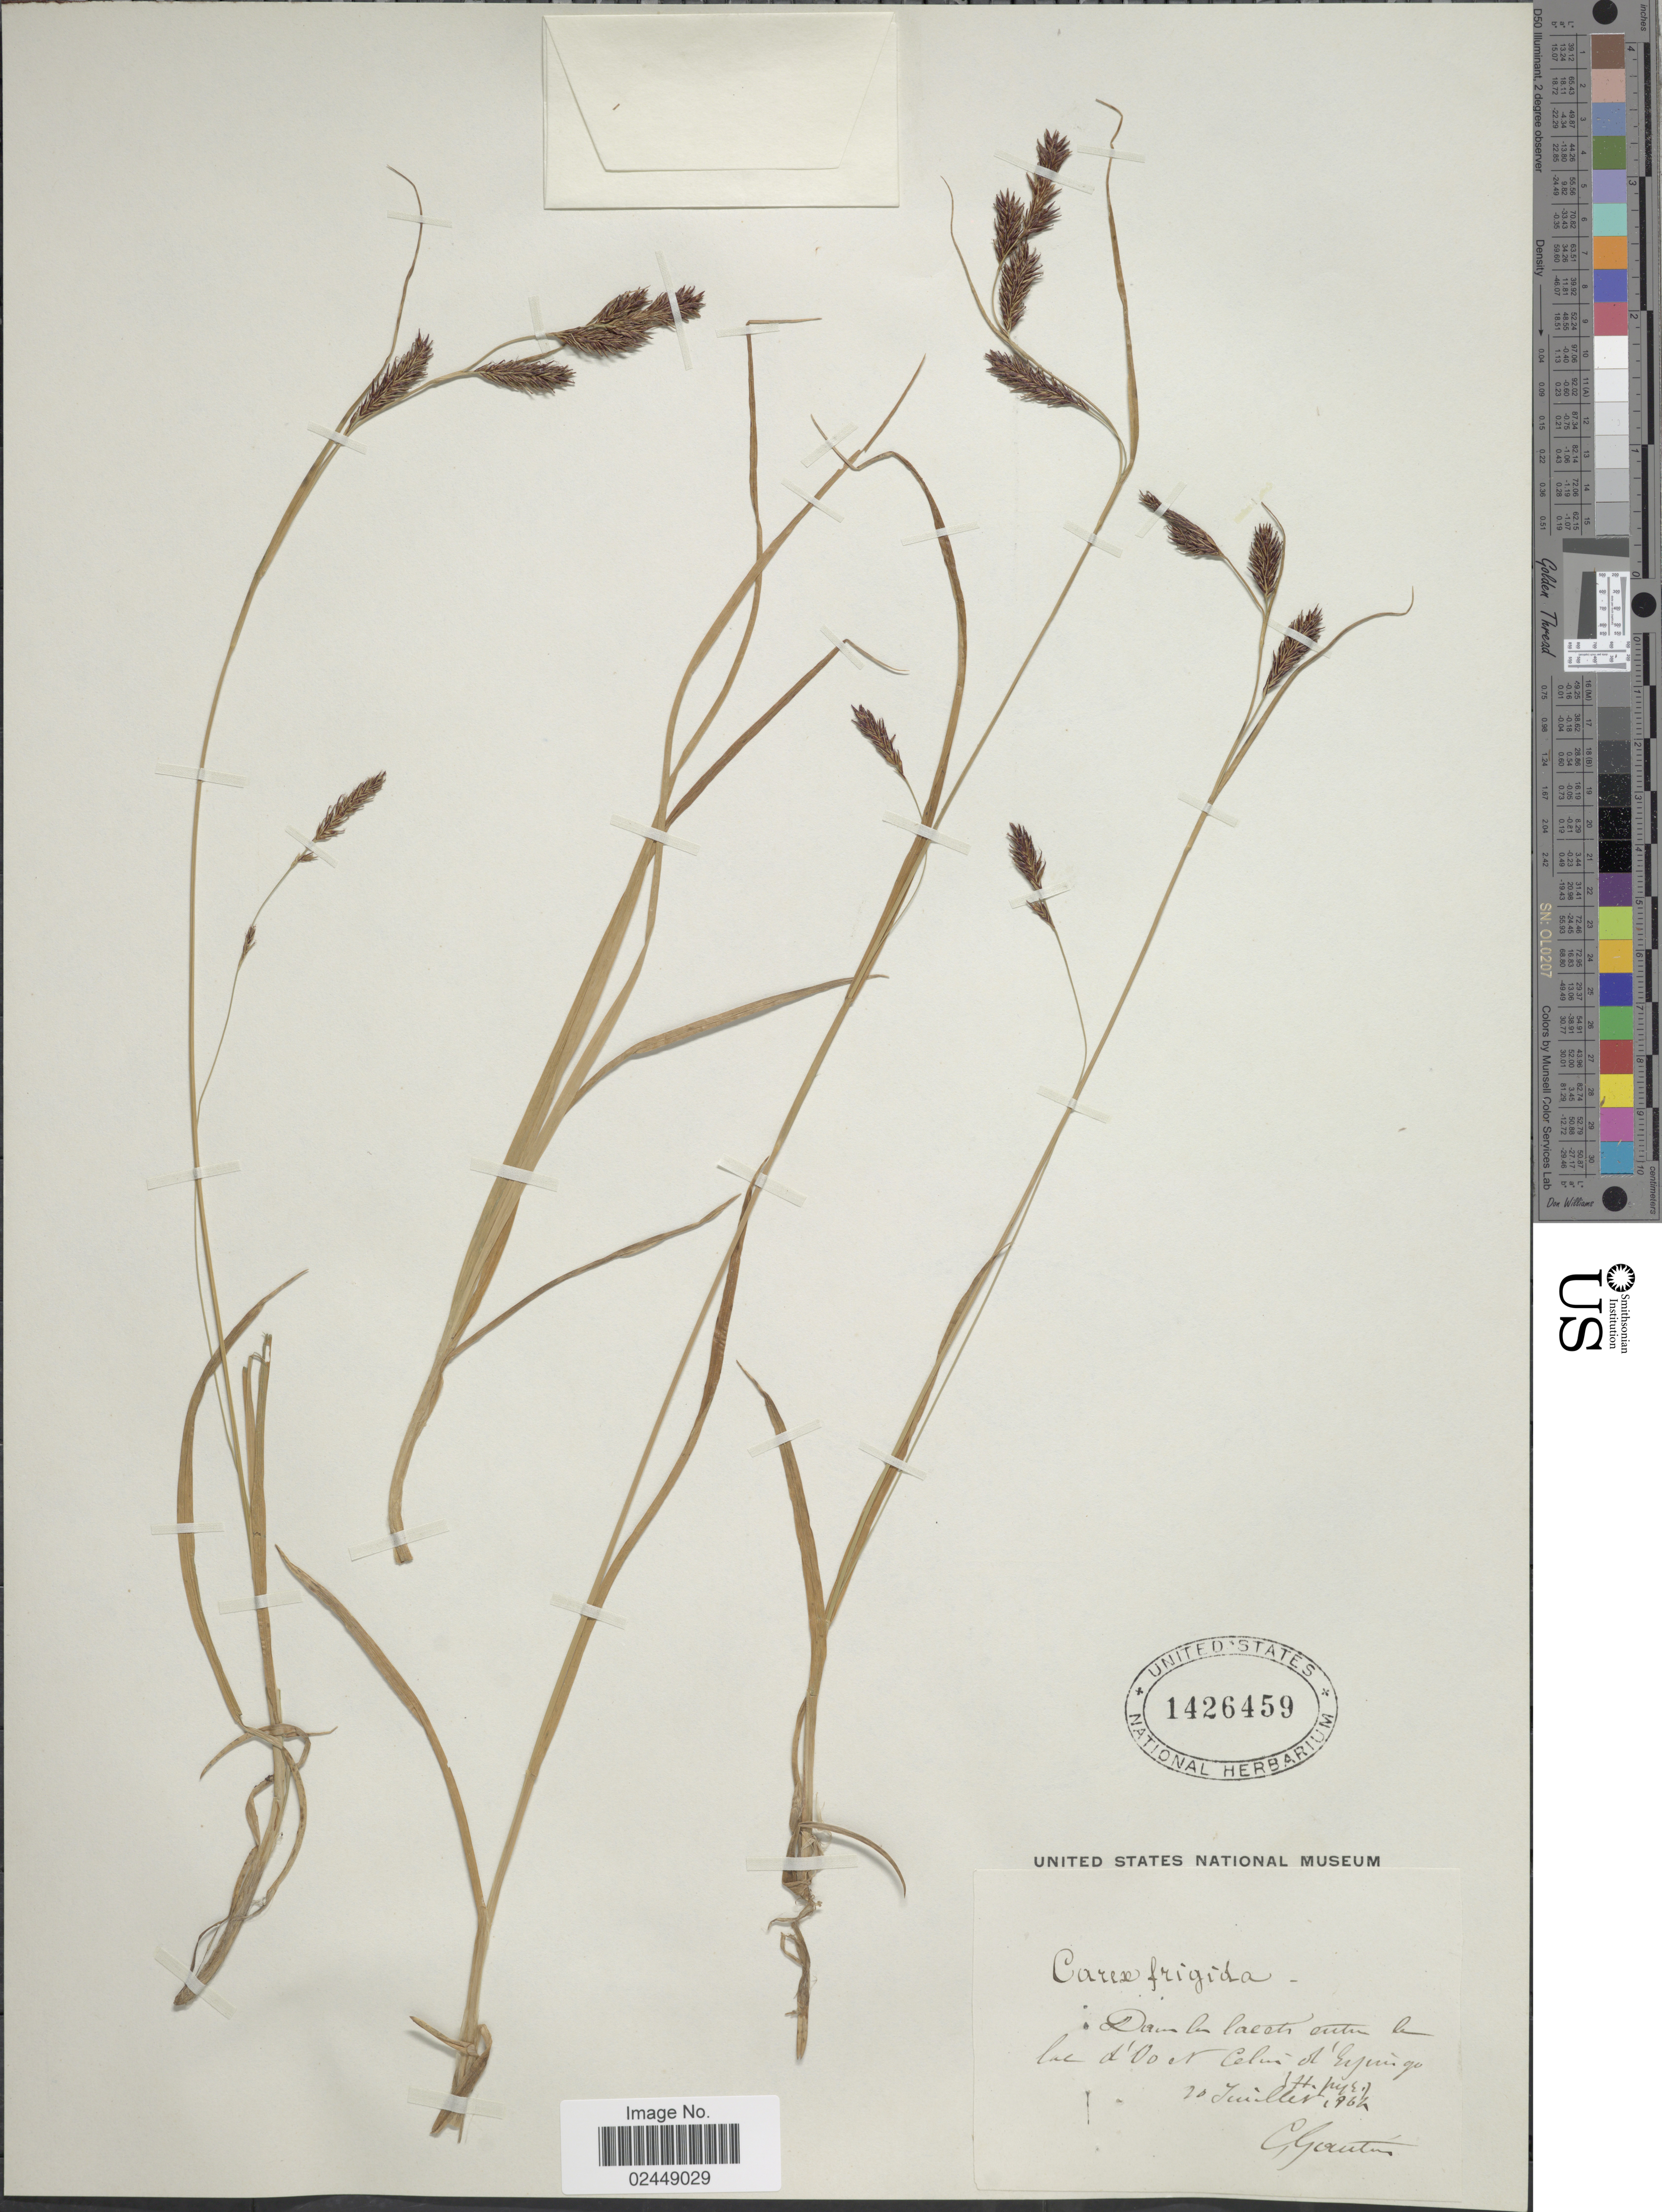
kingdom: Plantae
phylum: Tracheophyta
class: Liliopsida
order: Poales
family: Cyperaceae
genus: Carex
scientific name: Carex frigida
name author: All.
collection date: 1862-07-20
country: France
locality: Lae d'Ooer Celui of Espuinga I. H. Pyre [interpreted]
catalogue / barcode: US 1426459